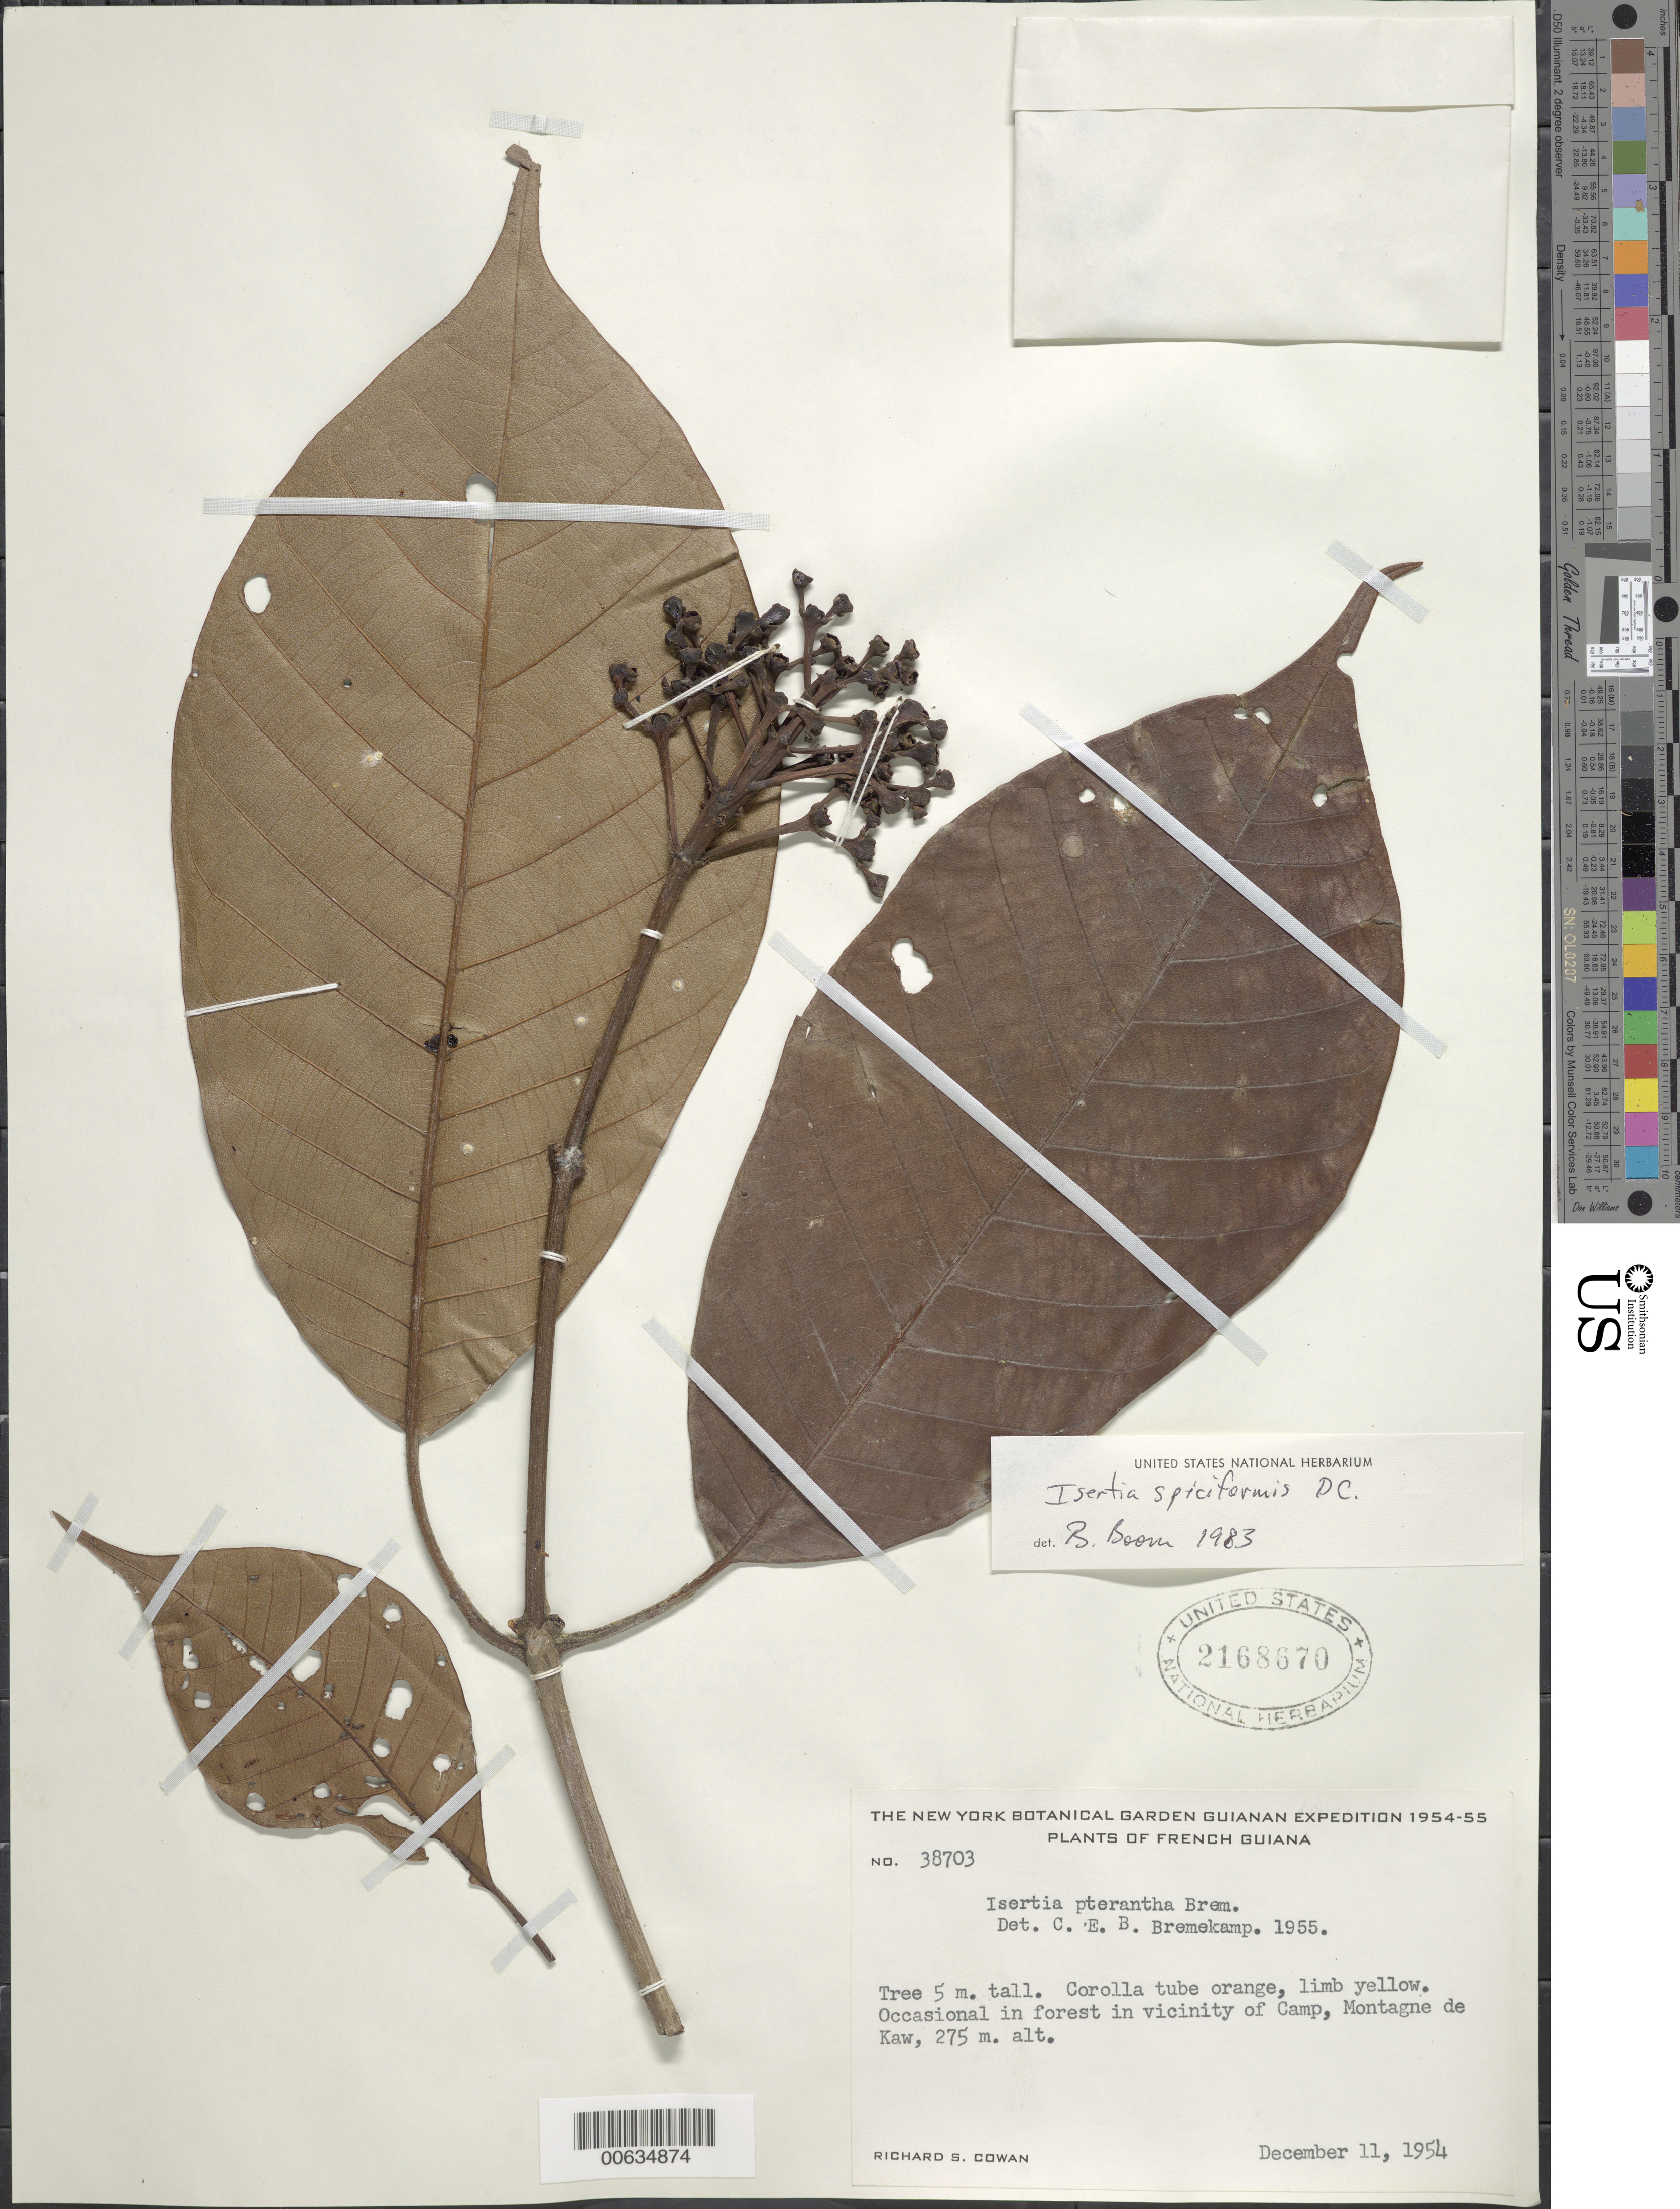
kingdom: Plantae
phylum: Tracheophyta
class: Magnoliopsida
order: Gentianales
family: Rubiaceae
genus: Isertia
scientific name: Isertia spiciformis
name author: DC.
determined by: Boom, B. M.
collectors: R. S. Cowan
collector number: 38703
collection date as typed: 11-Dec-54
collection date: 1954-12-11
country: French Guiana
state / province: Cayenne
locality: Montagne de Kaw, vic of Camp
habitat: Forest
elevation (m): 275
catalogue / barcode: US 2168670